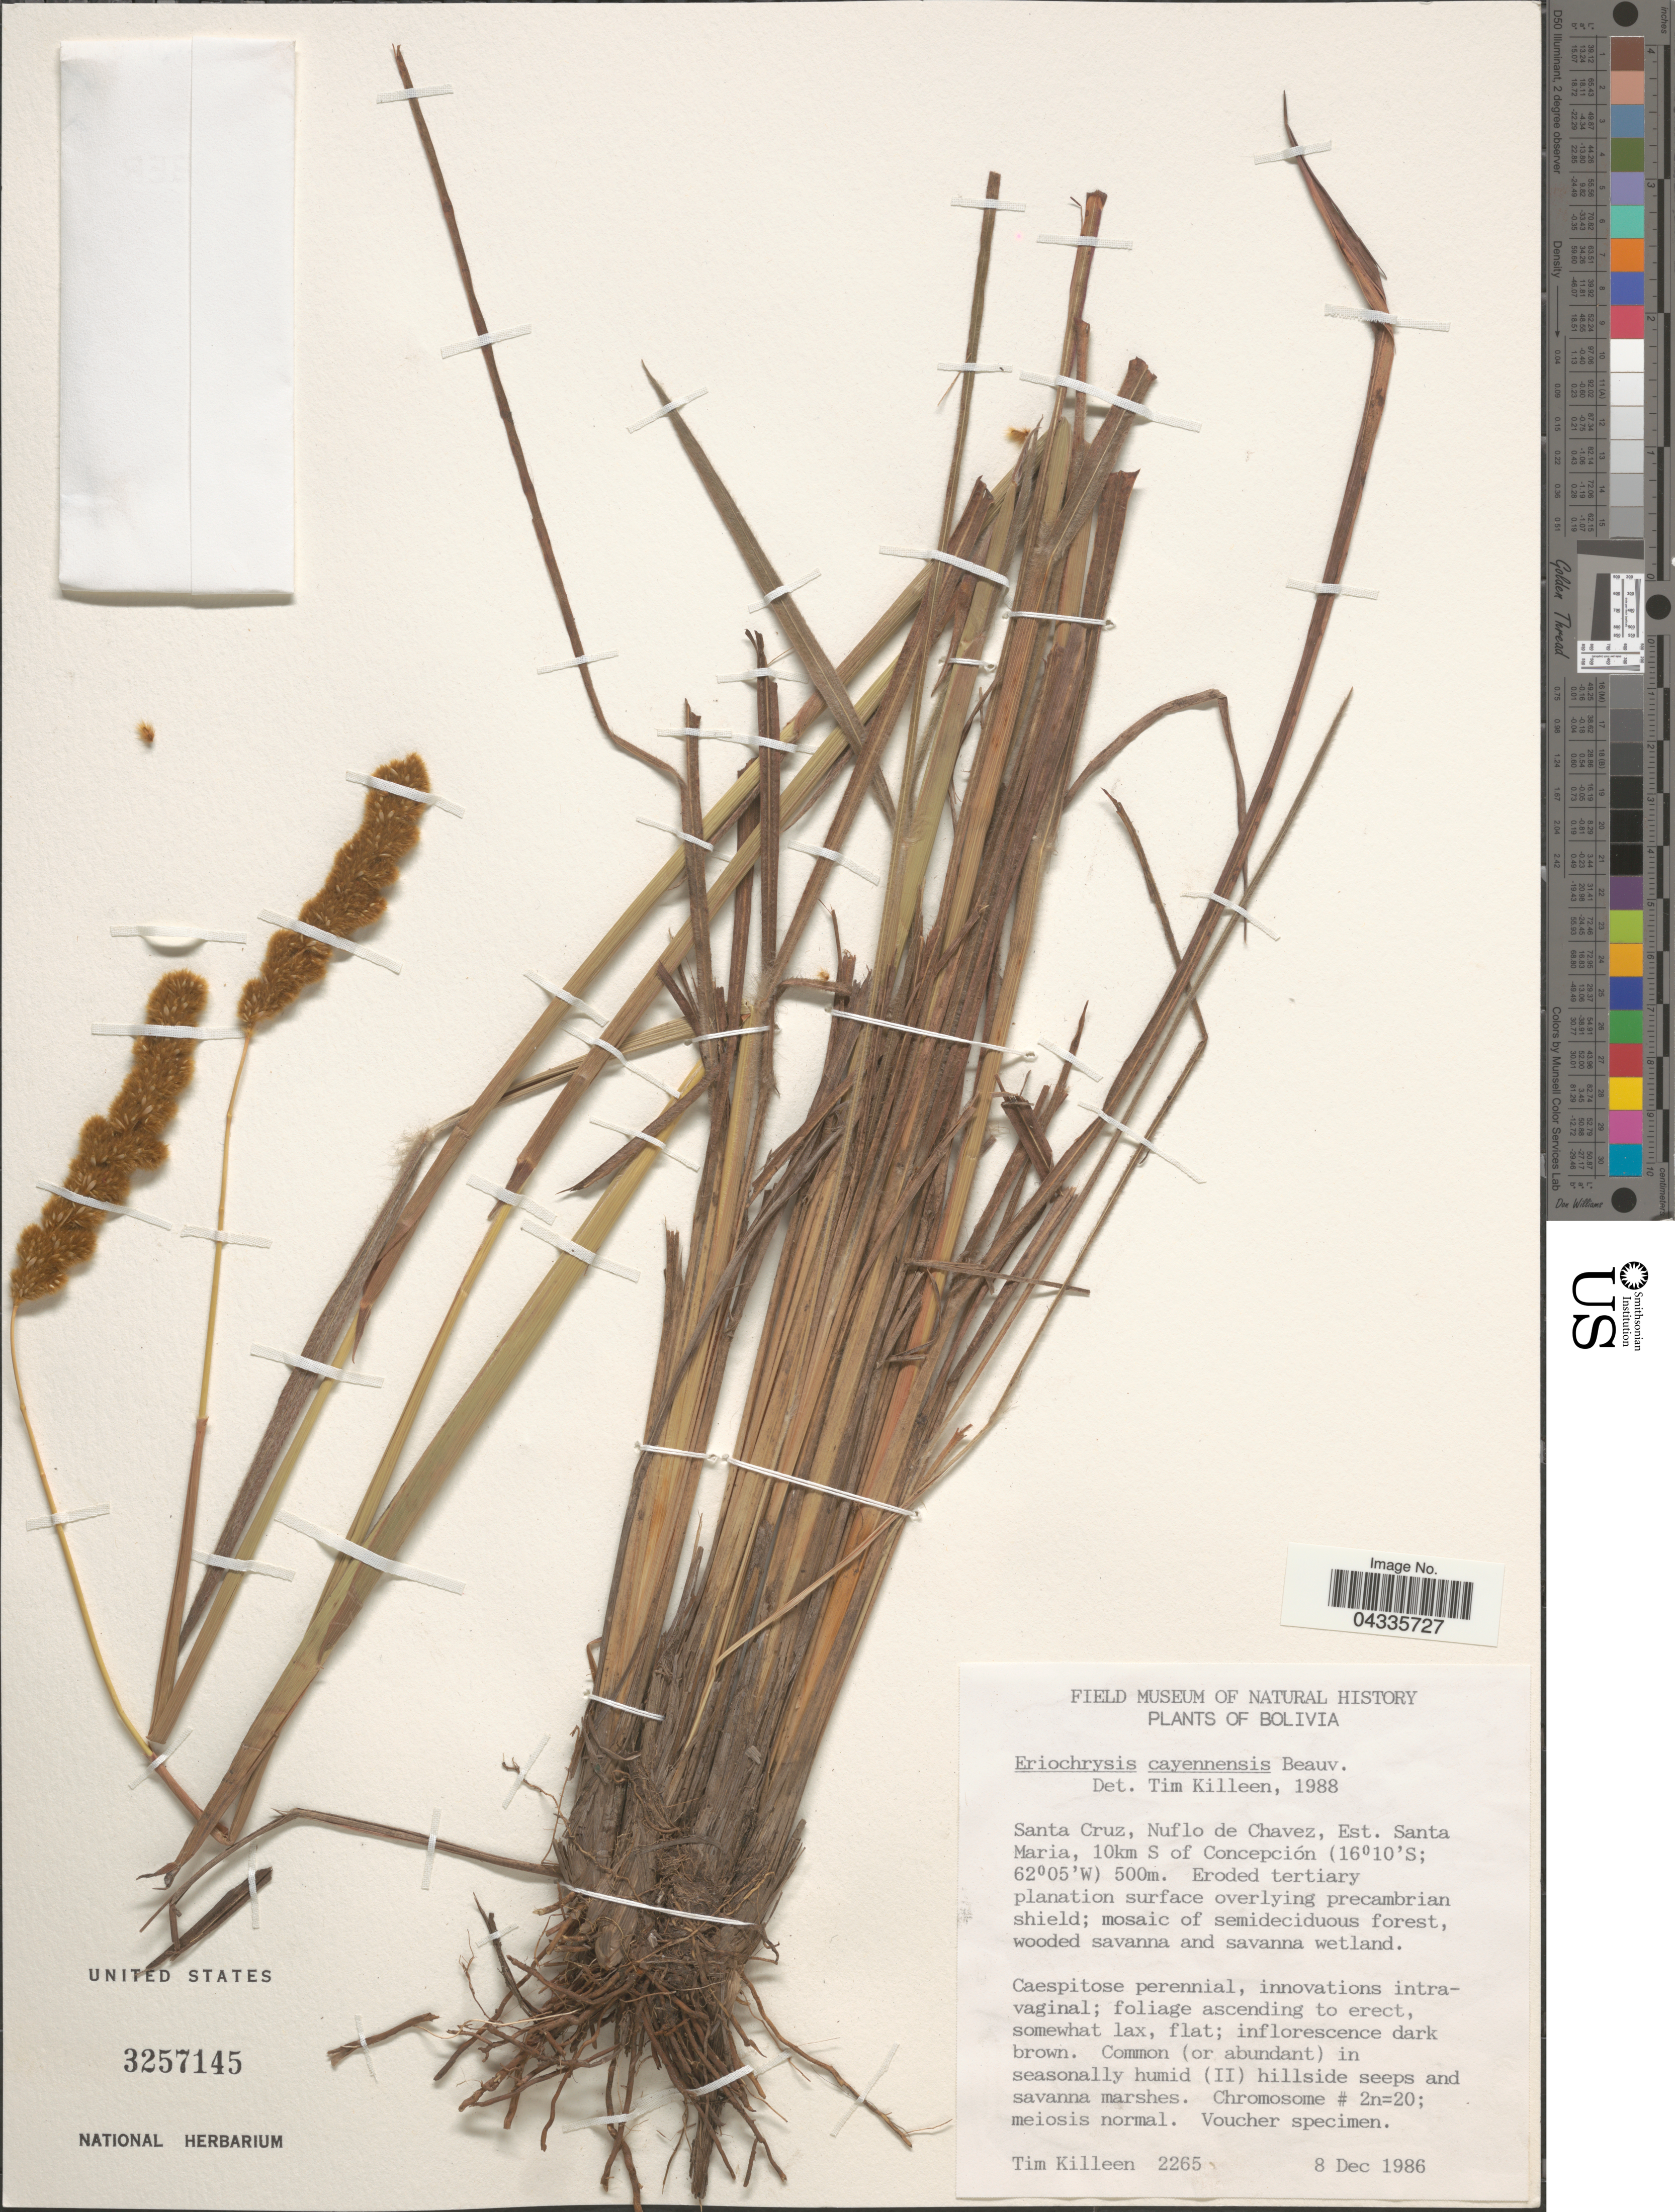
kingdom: Plantae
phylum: Tracheophyta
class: Liliopsida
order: Poales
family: Poaceae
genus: Eriochrysis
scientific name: Eriochrysis cayennensis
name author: P. Beauv.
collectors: T. J. Killeen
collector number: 2265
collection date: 1986-12-08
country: Bolivia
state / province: Santa Cruz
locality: Nuflo de Chavez, Est. Santa Maria, 10km S of Concepción.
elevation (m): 500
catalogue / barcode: US 3257145